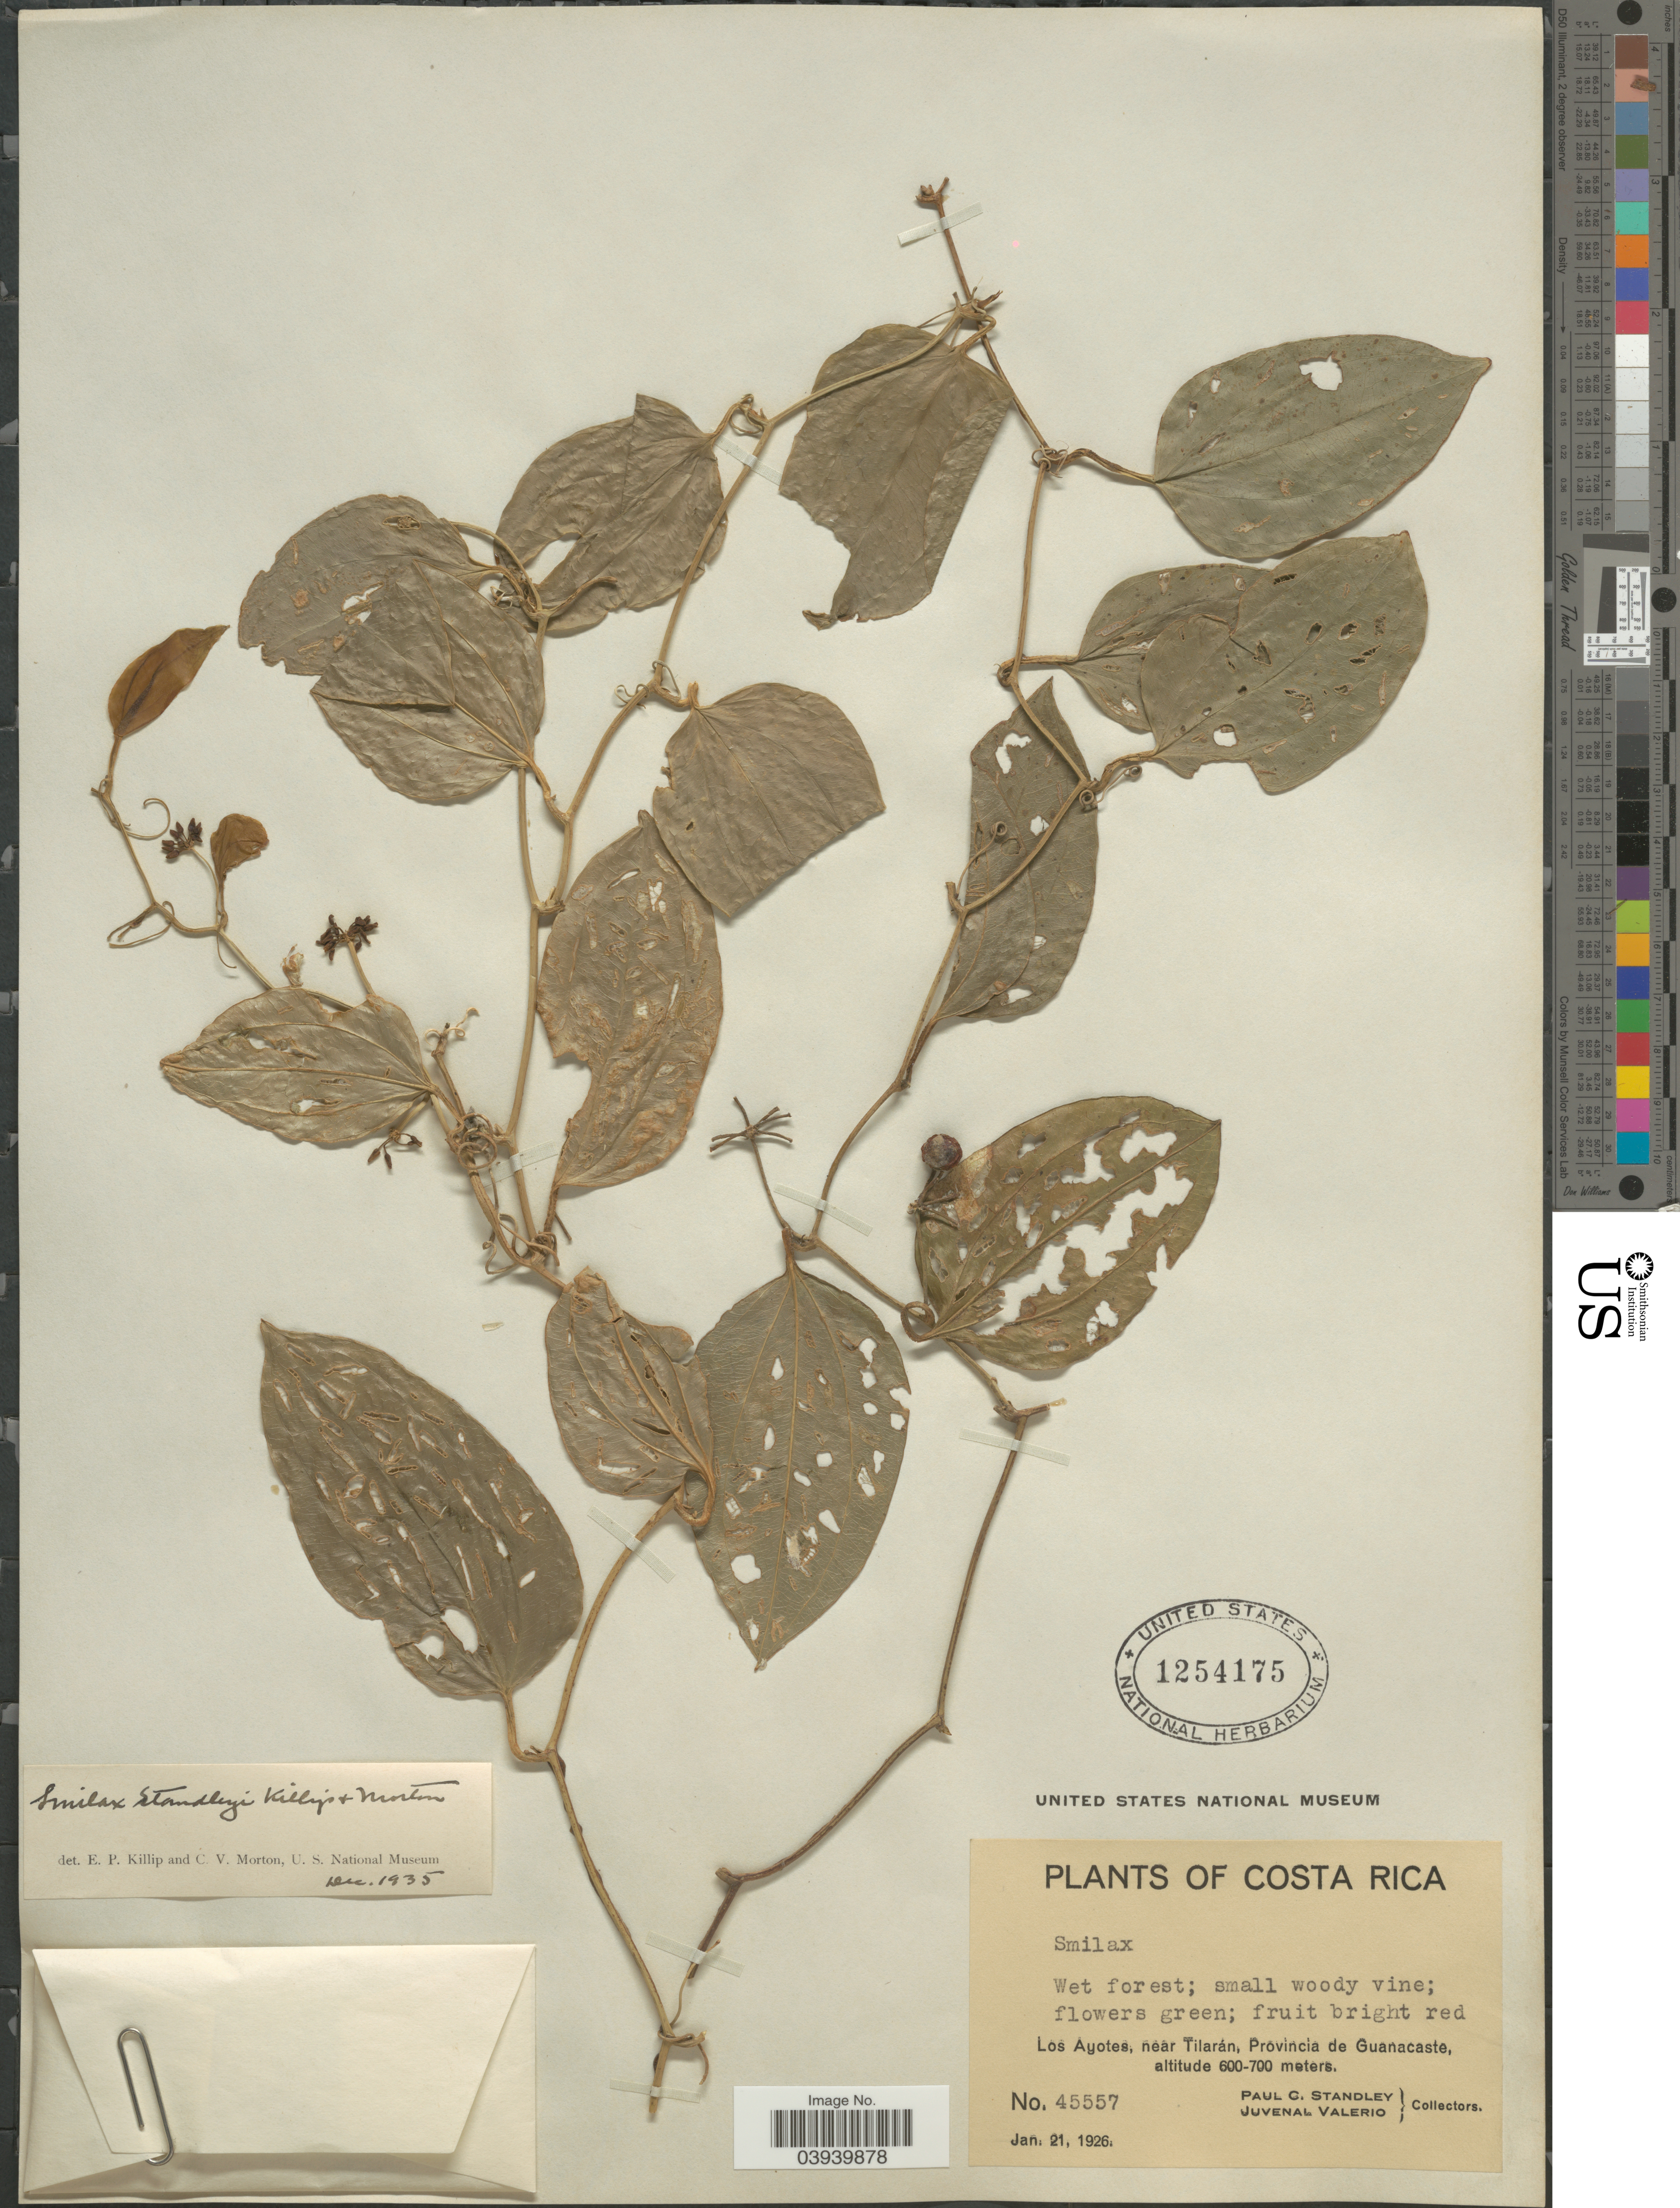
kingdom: Plantae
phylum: Tracheophyta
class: Liliopsida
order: Liliales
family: Smilacaceae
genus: Smilax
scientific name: Smilax standleyi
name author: Killip & C.V. Morton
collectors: P. C. Standley & J. Valerio R.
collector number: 45557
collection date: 1926-01-21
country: Costa Rica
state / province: Guanacaste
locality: Los Ayotes, near Tilarán.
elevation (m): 600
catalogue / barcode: US 1254175